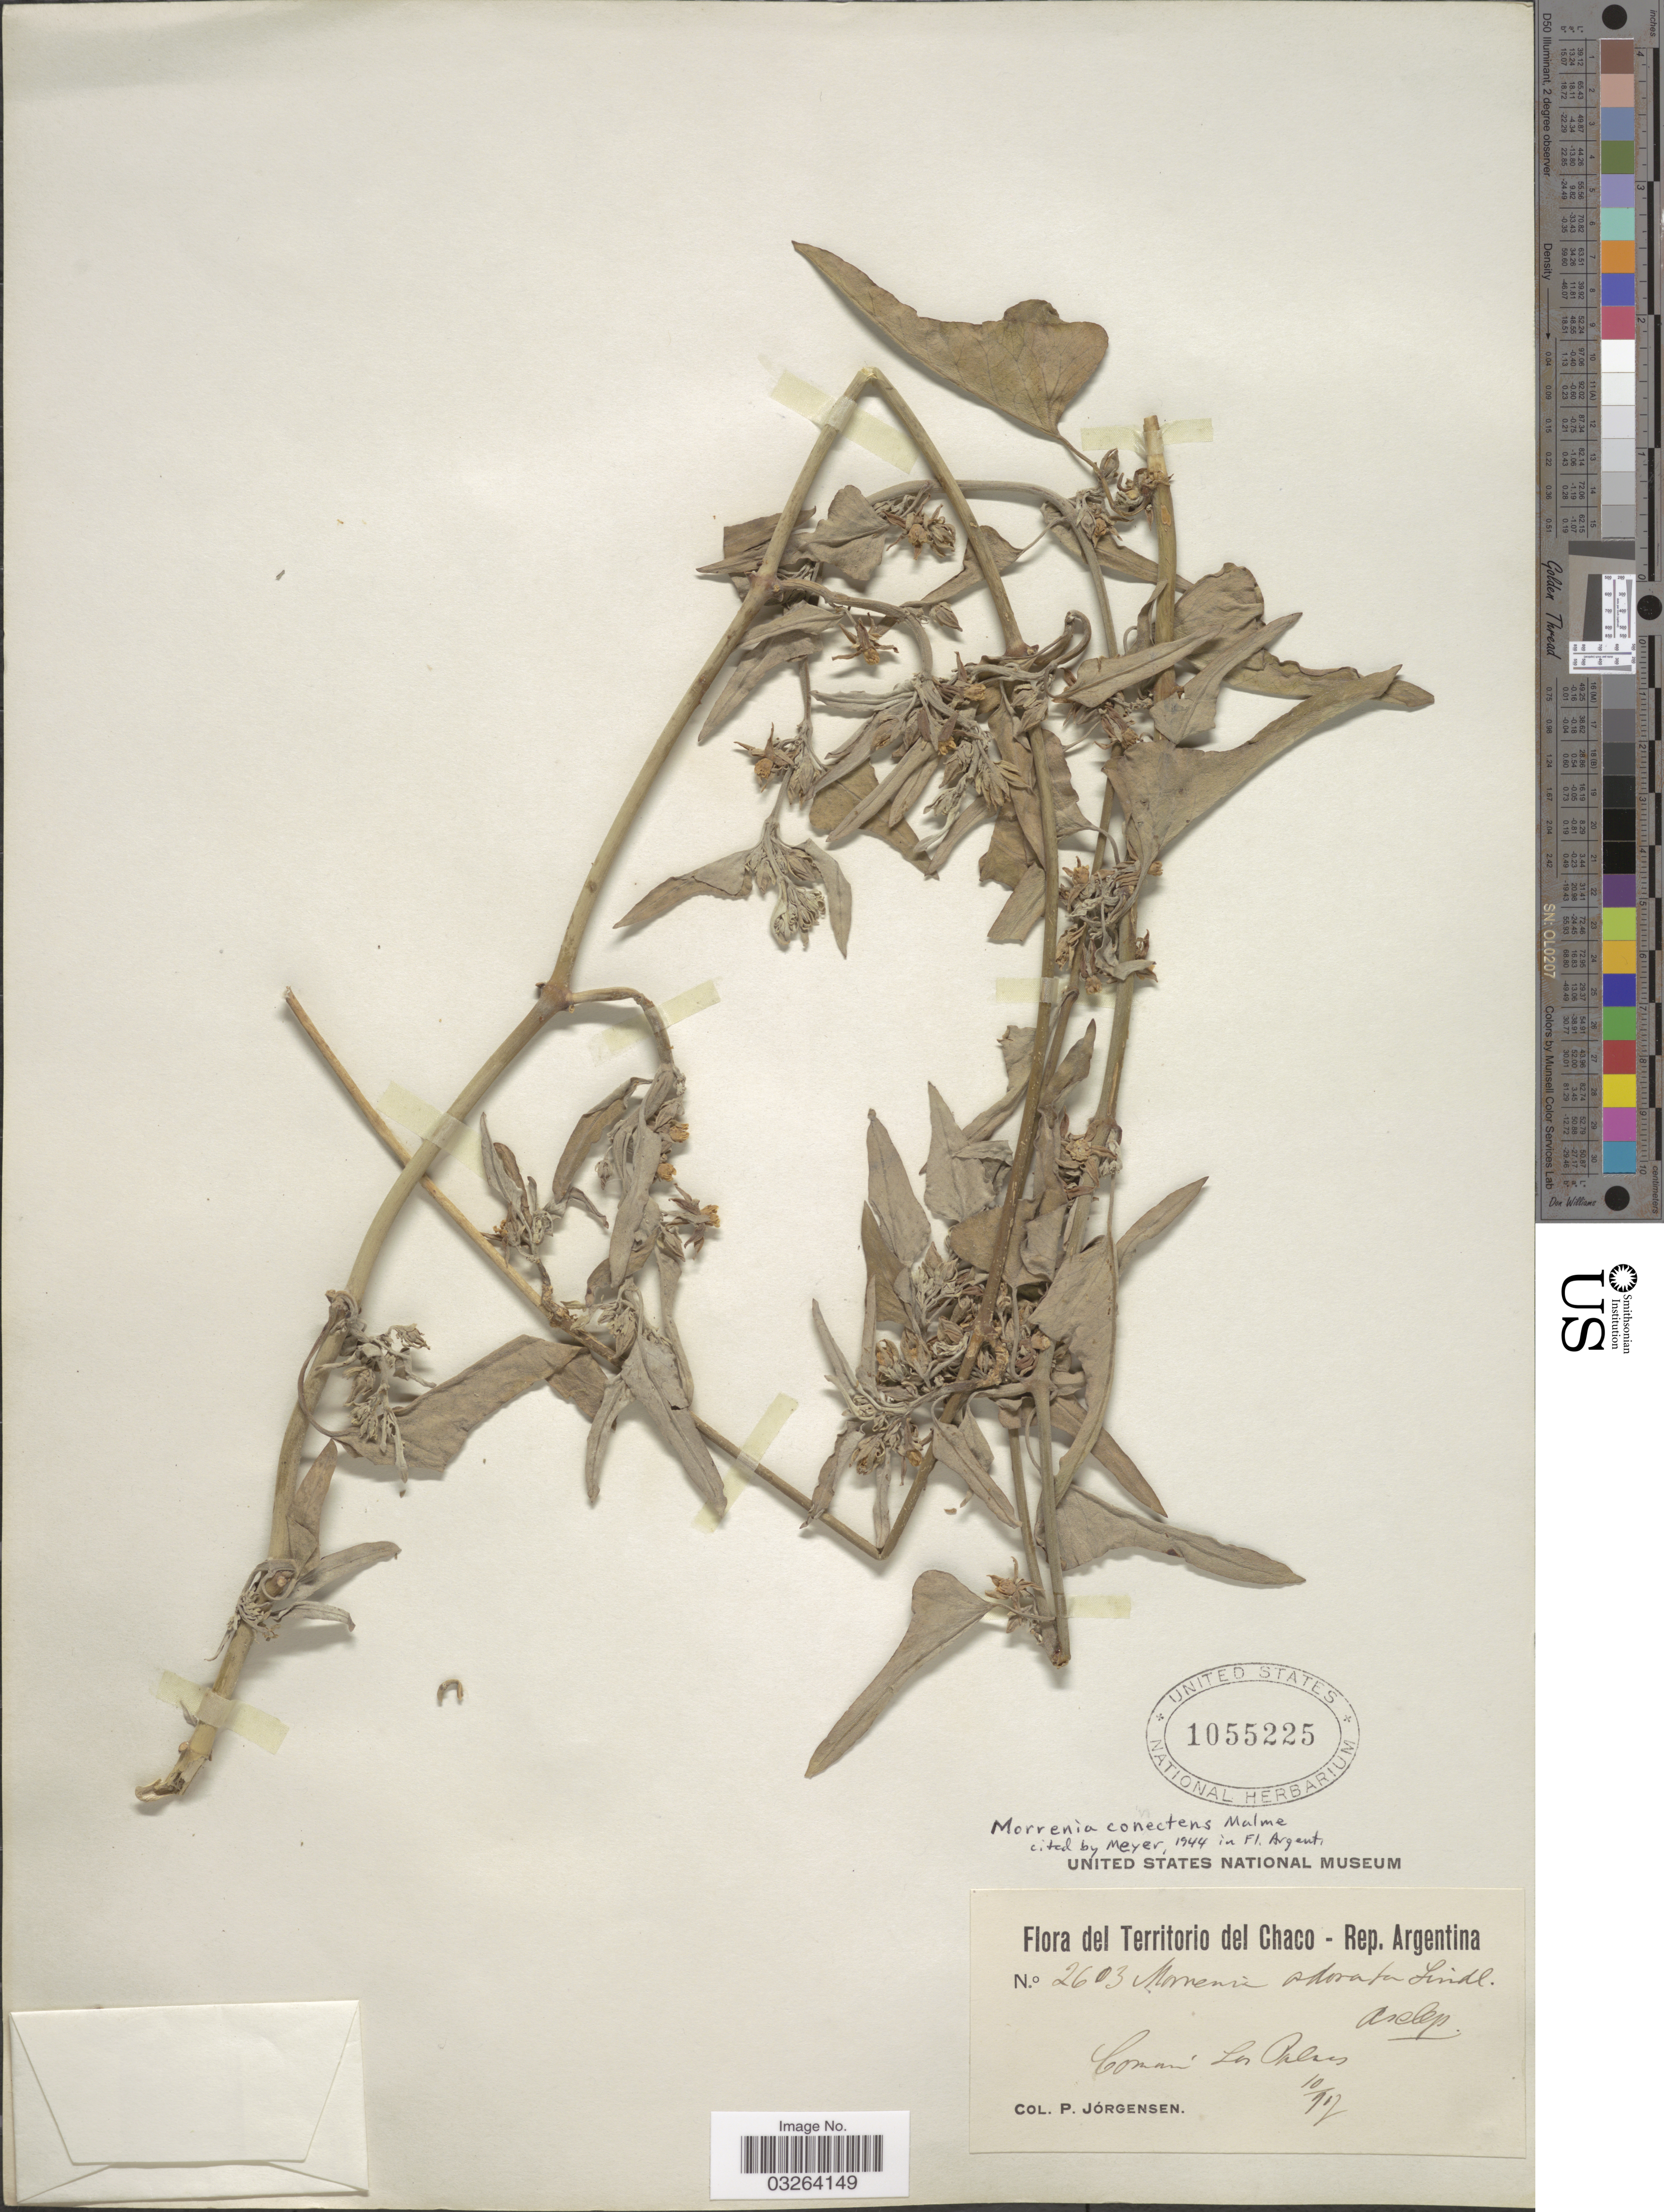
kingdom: Plantae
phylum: Tracheophyta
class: Magnoliopsida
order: Gentianales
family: Apocynaceae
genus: Morrenia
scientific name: Morrenia connectens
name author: Malme in Hassl.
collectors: P. Jörgensen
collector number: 2603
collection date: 1912-10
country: Argentina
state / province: Chaco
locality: Territorio de Chaco- Rep. Argentina. Comun Los Palmas.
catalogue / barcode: US 1055225